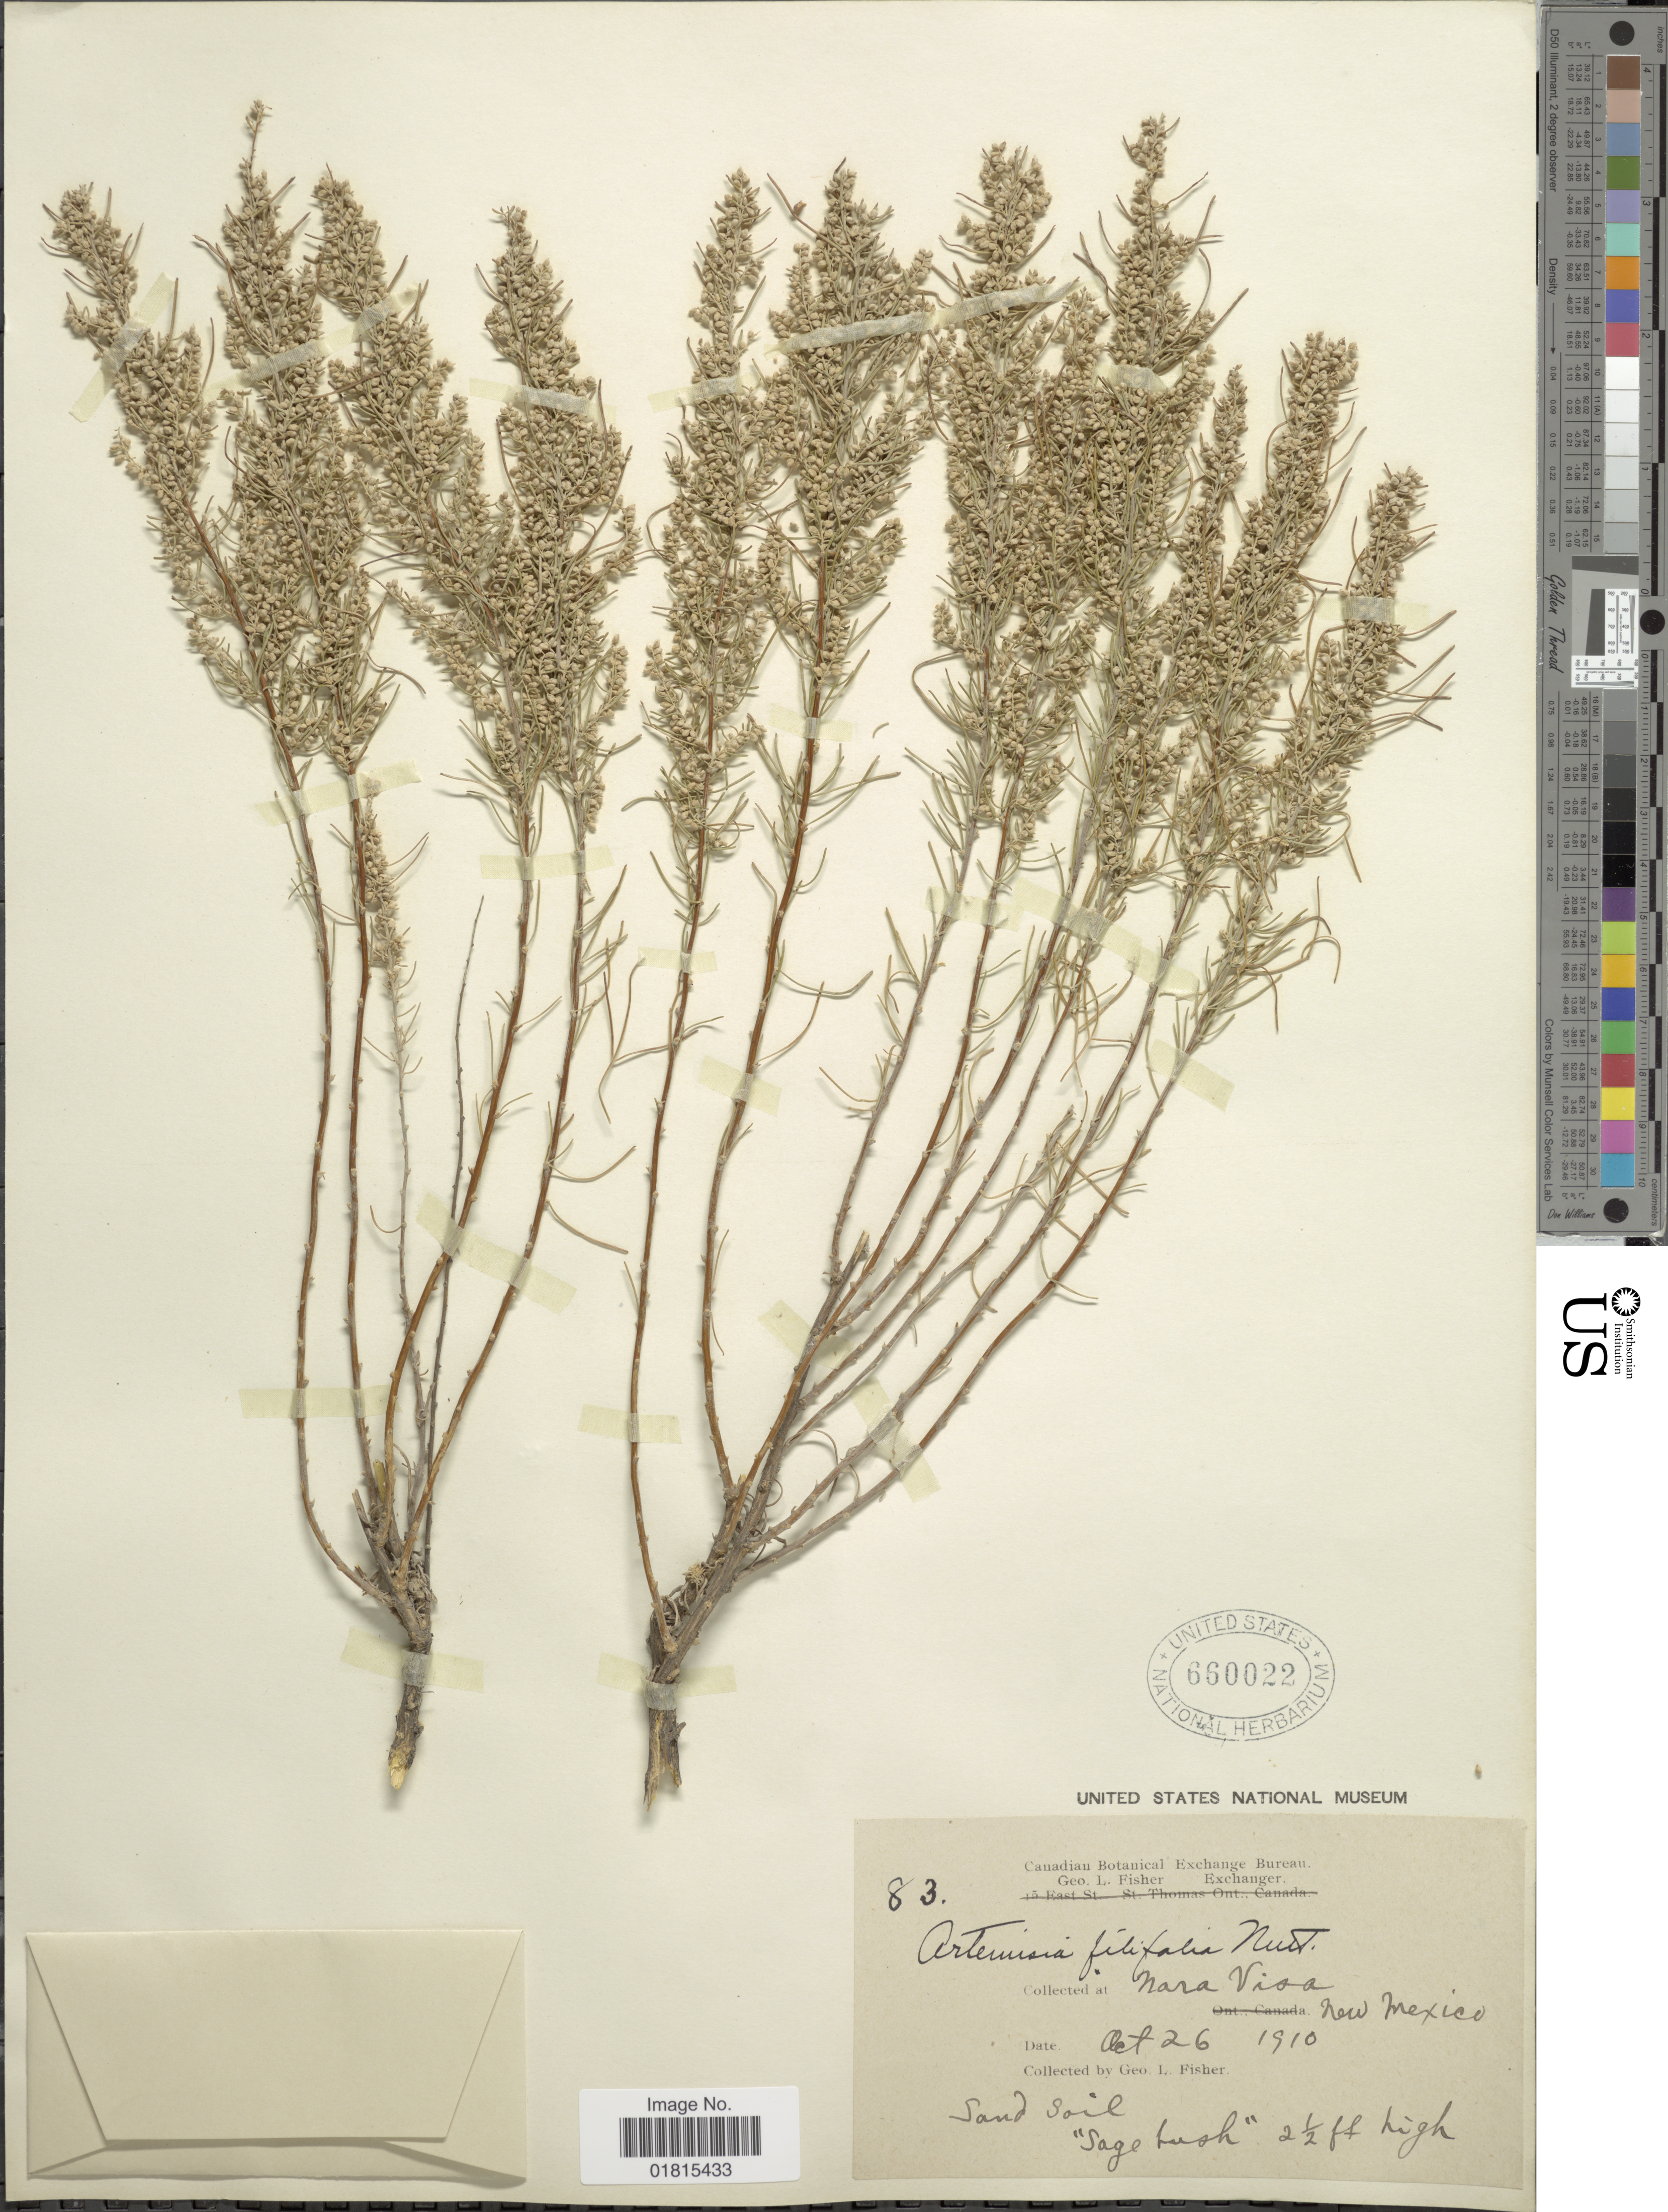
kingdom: Plantae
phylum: Tracheophyta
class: Magnoliopsida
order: Asterales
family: Asteraceae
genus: Artemisia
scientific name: Artemisia filifolia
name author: Torr.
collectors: G. L. Fisher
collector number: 83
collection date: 1910-10-26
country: United States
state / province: New Mexico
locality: Nara Vista, New Mexico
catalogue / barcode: US 660022